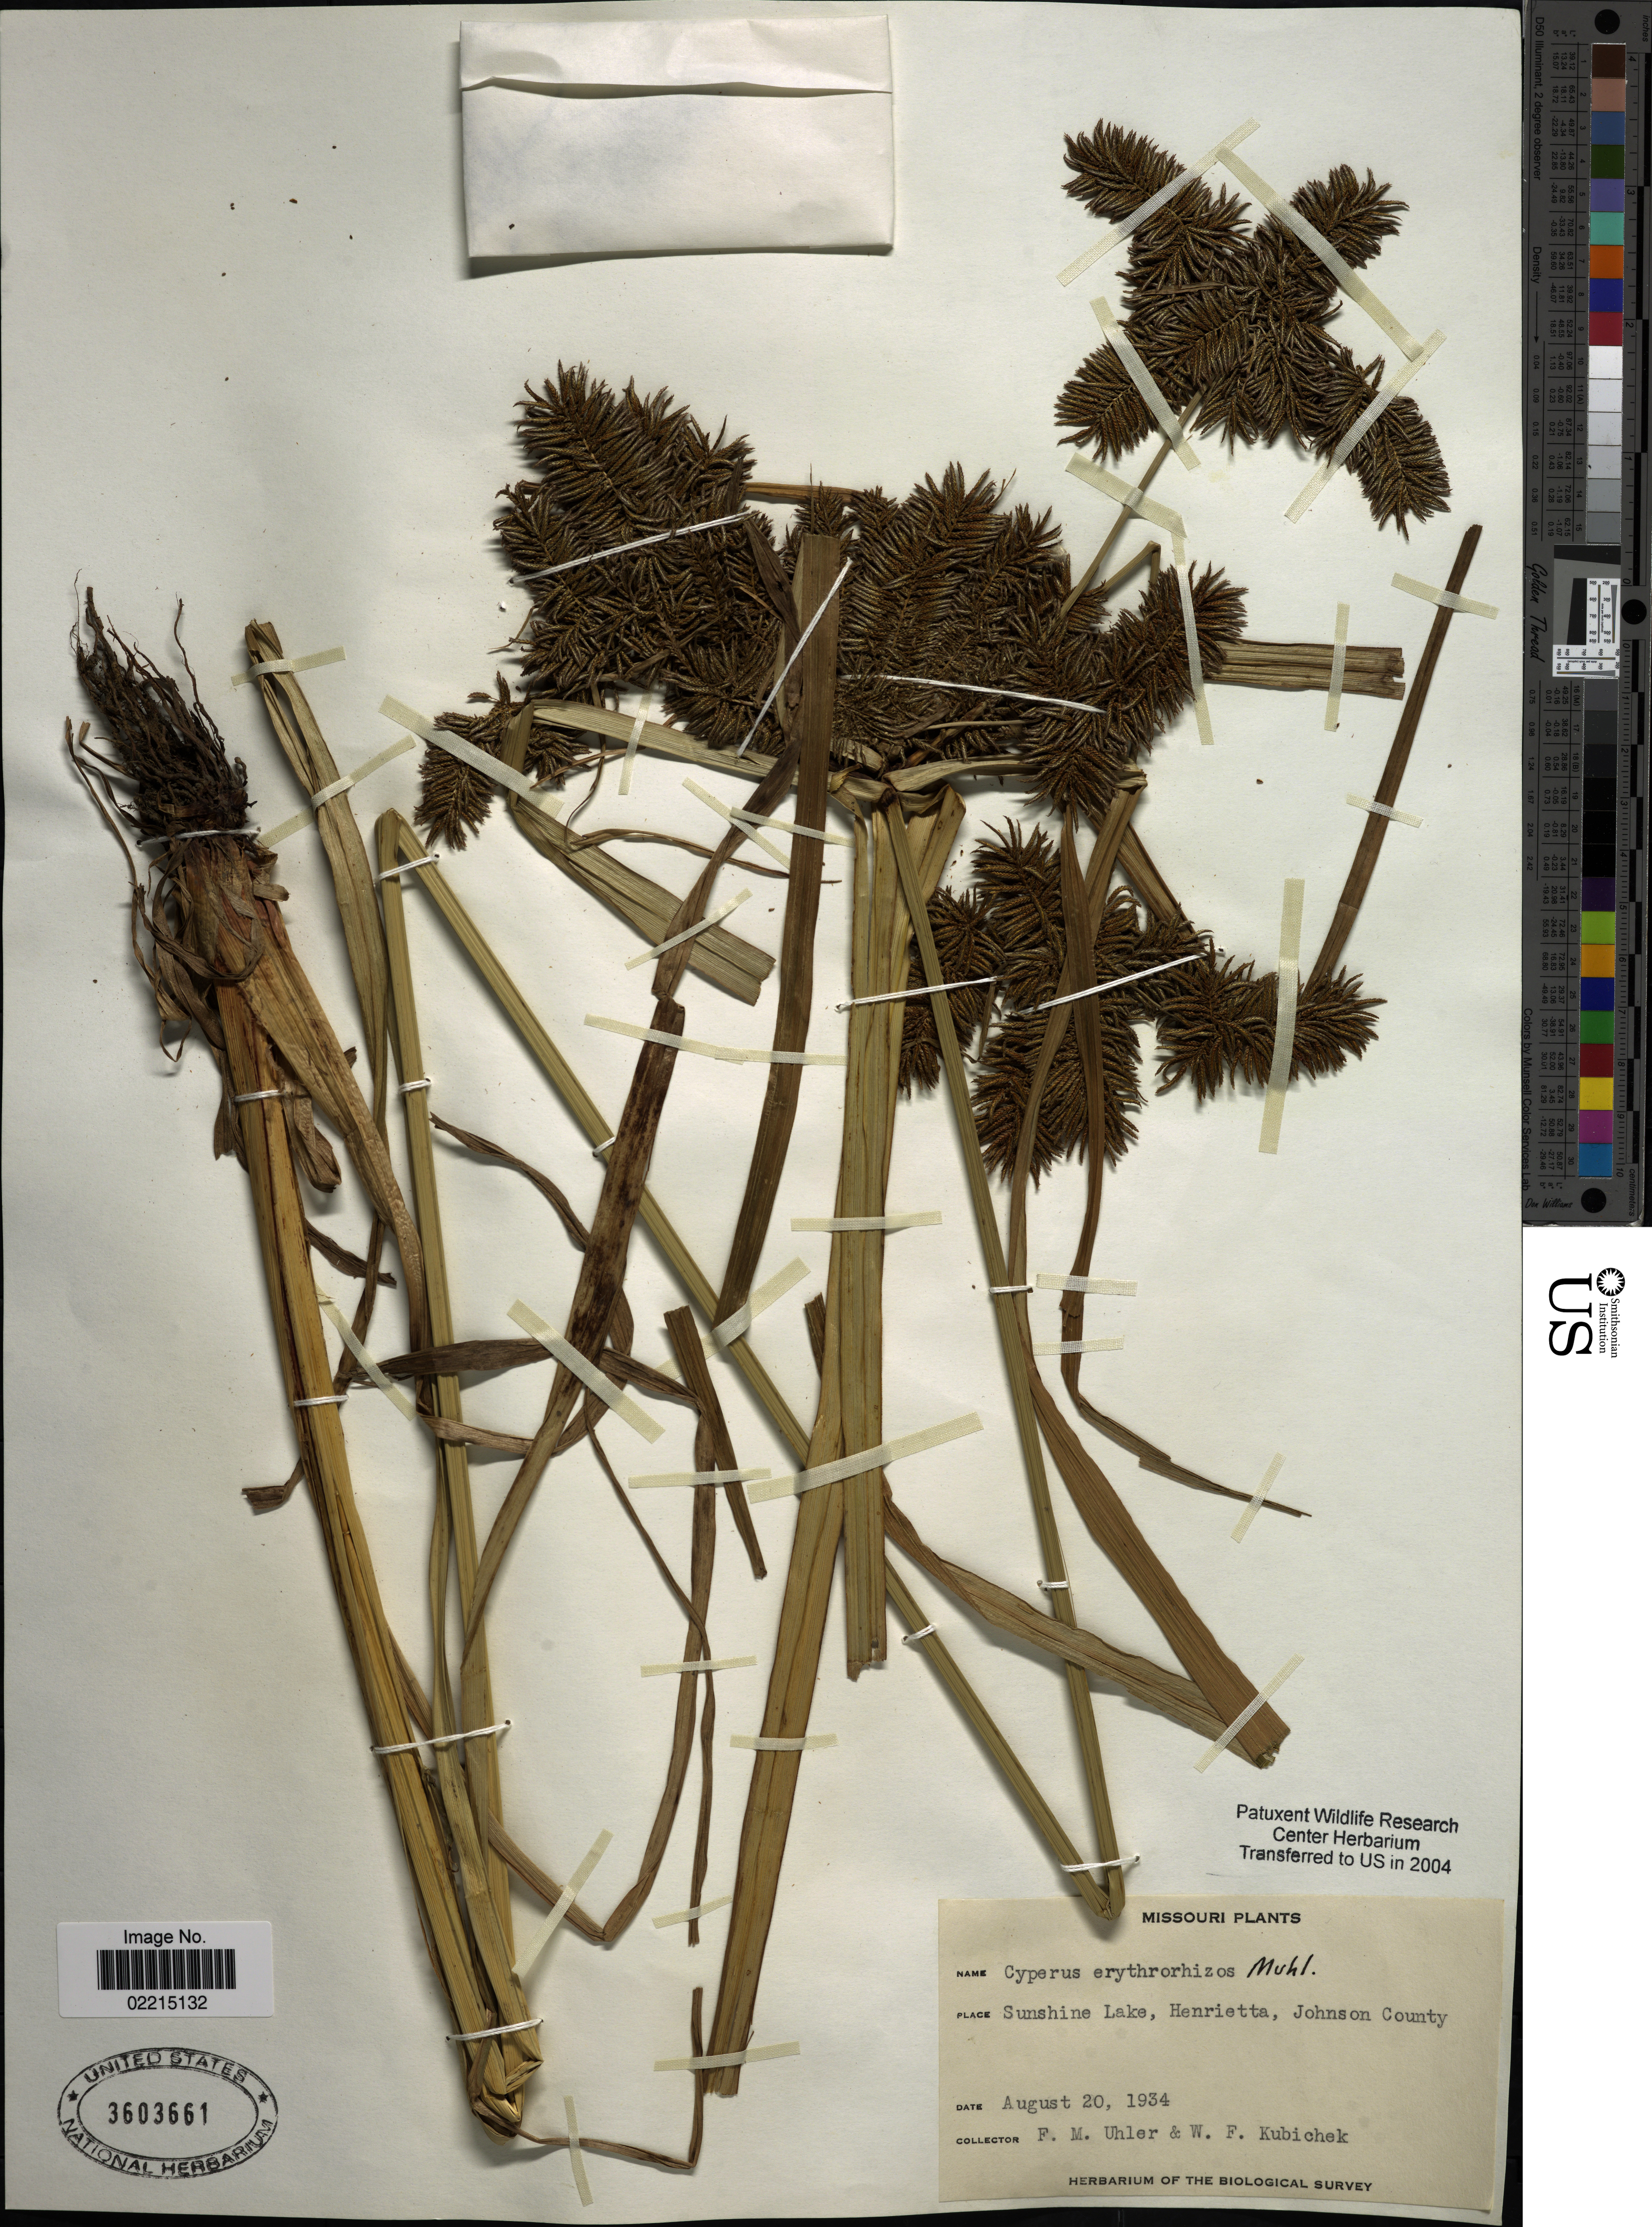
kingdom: Plantae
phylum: Tracheophyta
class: Liliopsida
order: Poales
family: Cyperaceae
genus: Cyperus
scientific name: Cyperus erythrorhizos Muhl.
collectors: F. M. Uhler & W. Kubichek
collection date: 1934-08-20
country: United States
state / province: Missouri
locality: Sunshine Lake, Henrietta, Johnson County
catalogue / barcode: US 3603661